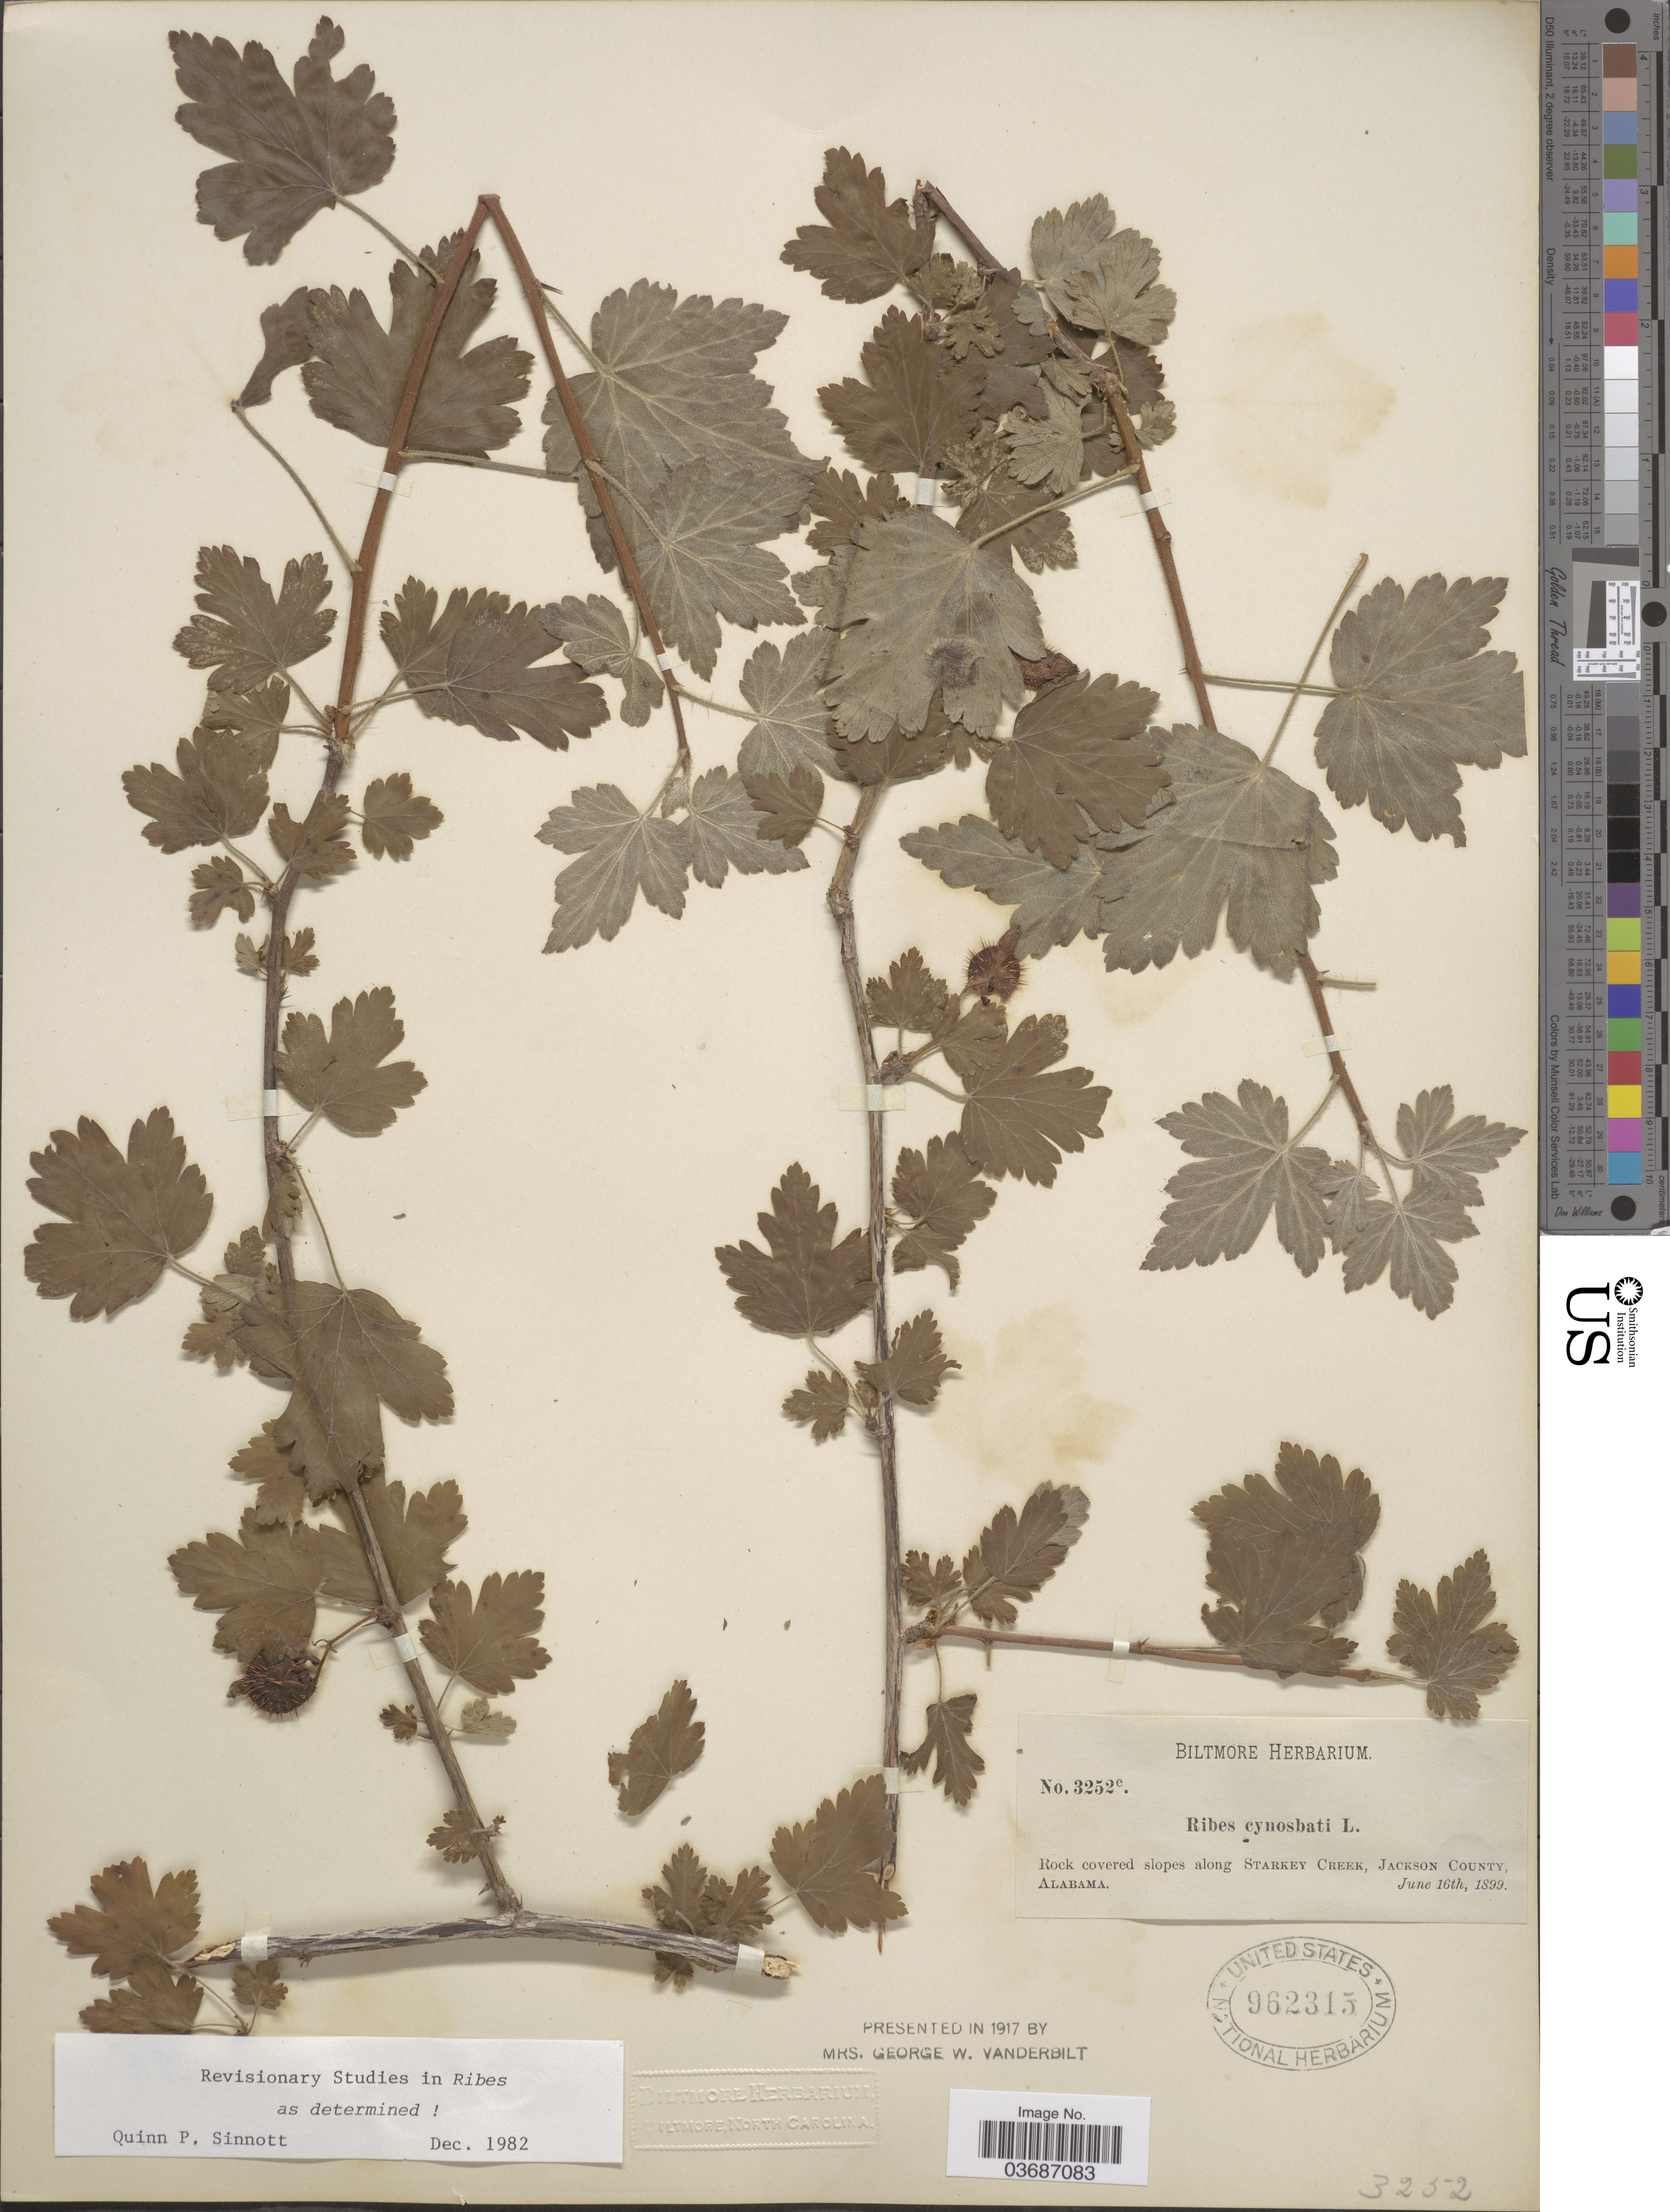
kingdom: Plantae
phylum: Tracheophyta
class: Magnoliopsida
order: Saxifragales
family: Grossulariaceae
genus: Ribes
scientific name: Ribes cynosbati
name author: L.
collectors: ex herb. Biltmore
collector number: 3252e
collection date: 1899-06-16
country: United States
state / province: Alabama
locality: Rock covered slopes along Starkey Creek, Jackson County.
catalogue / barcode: US 962315